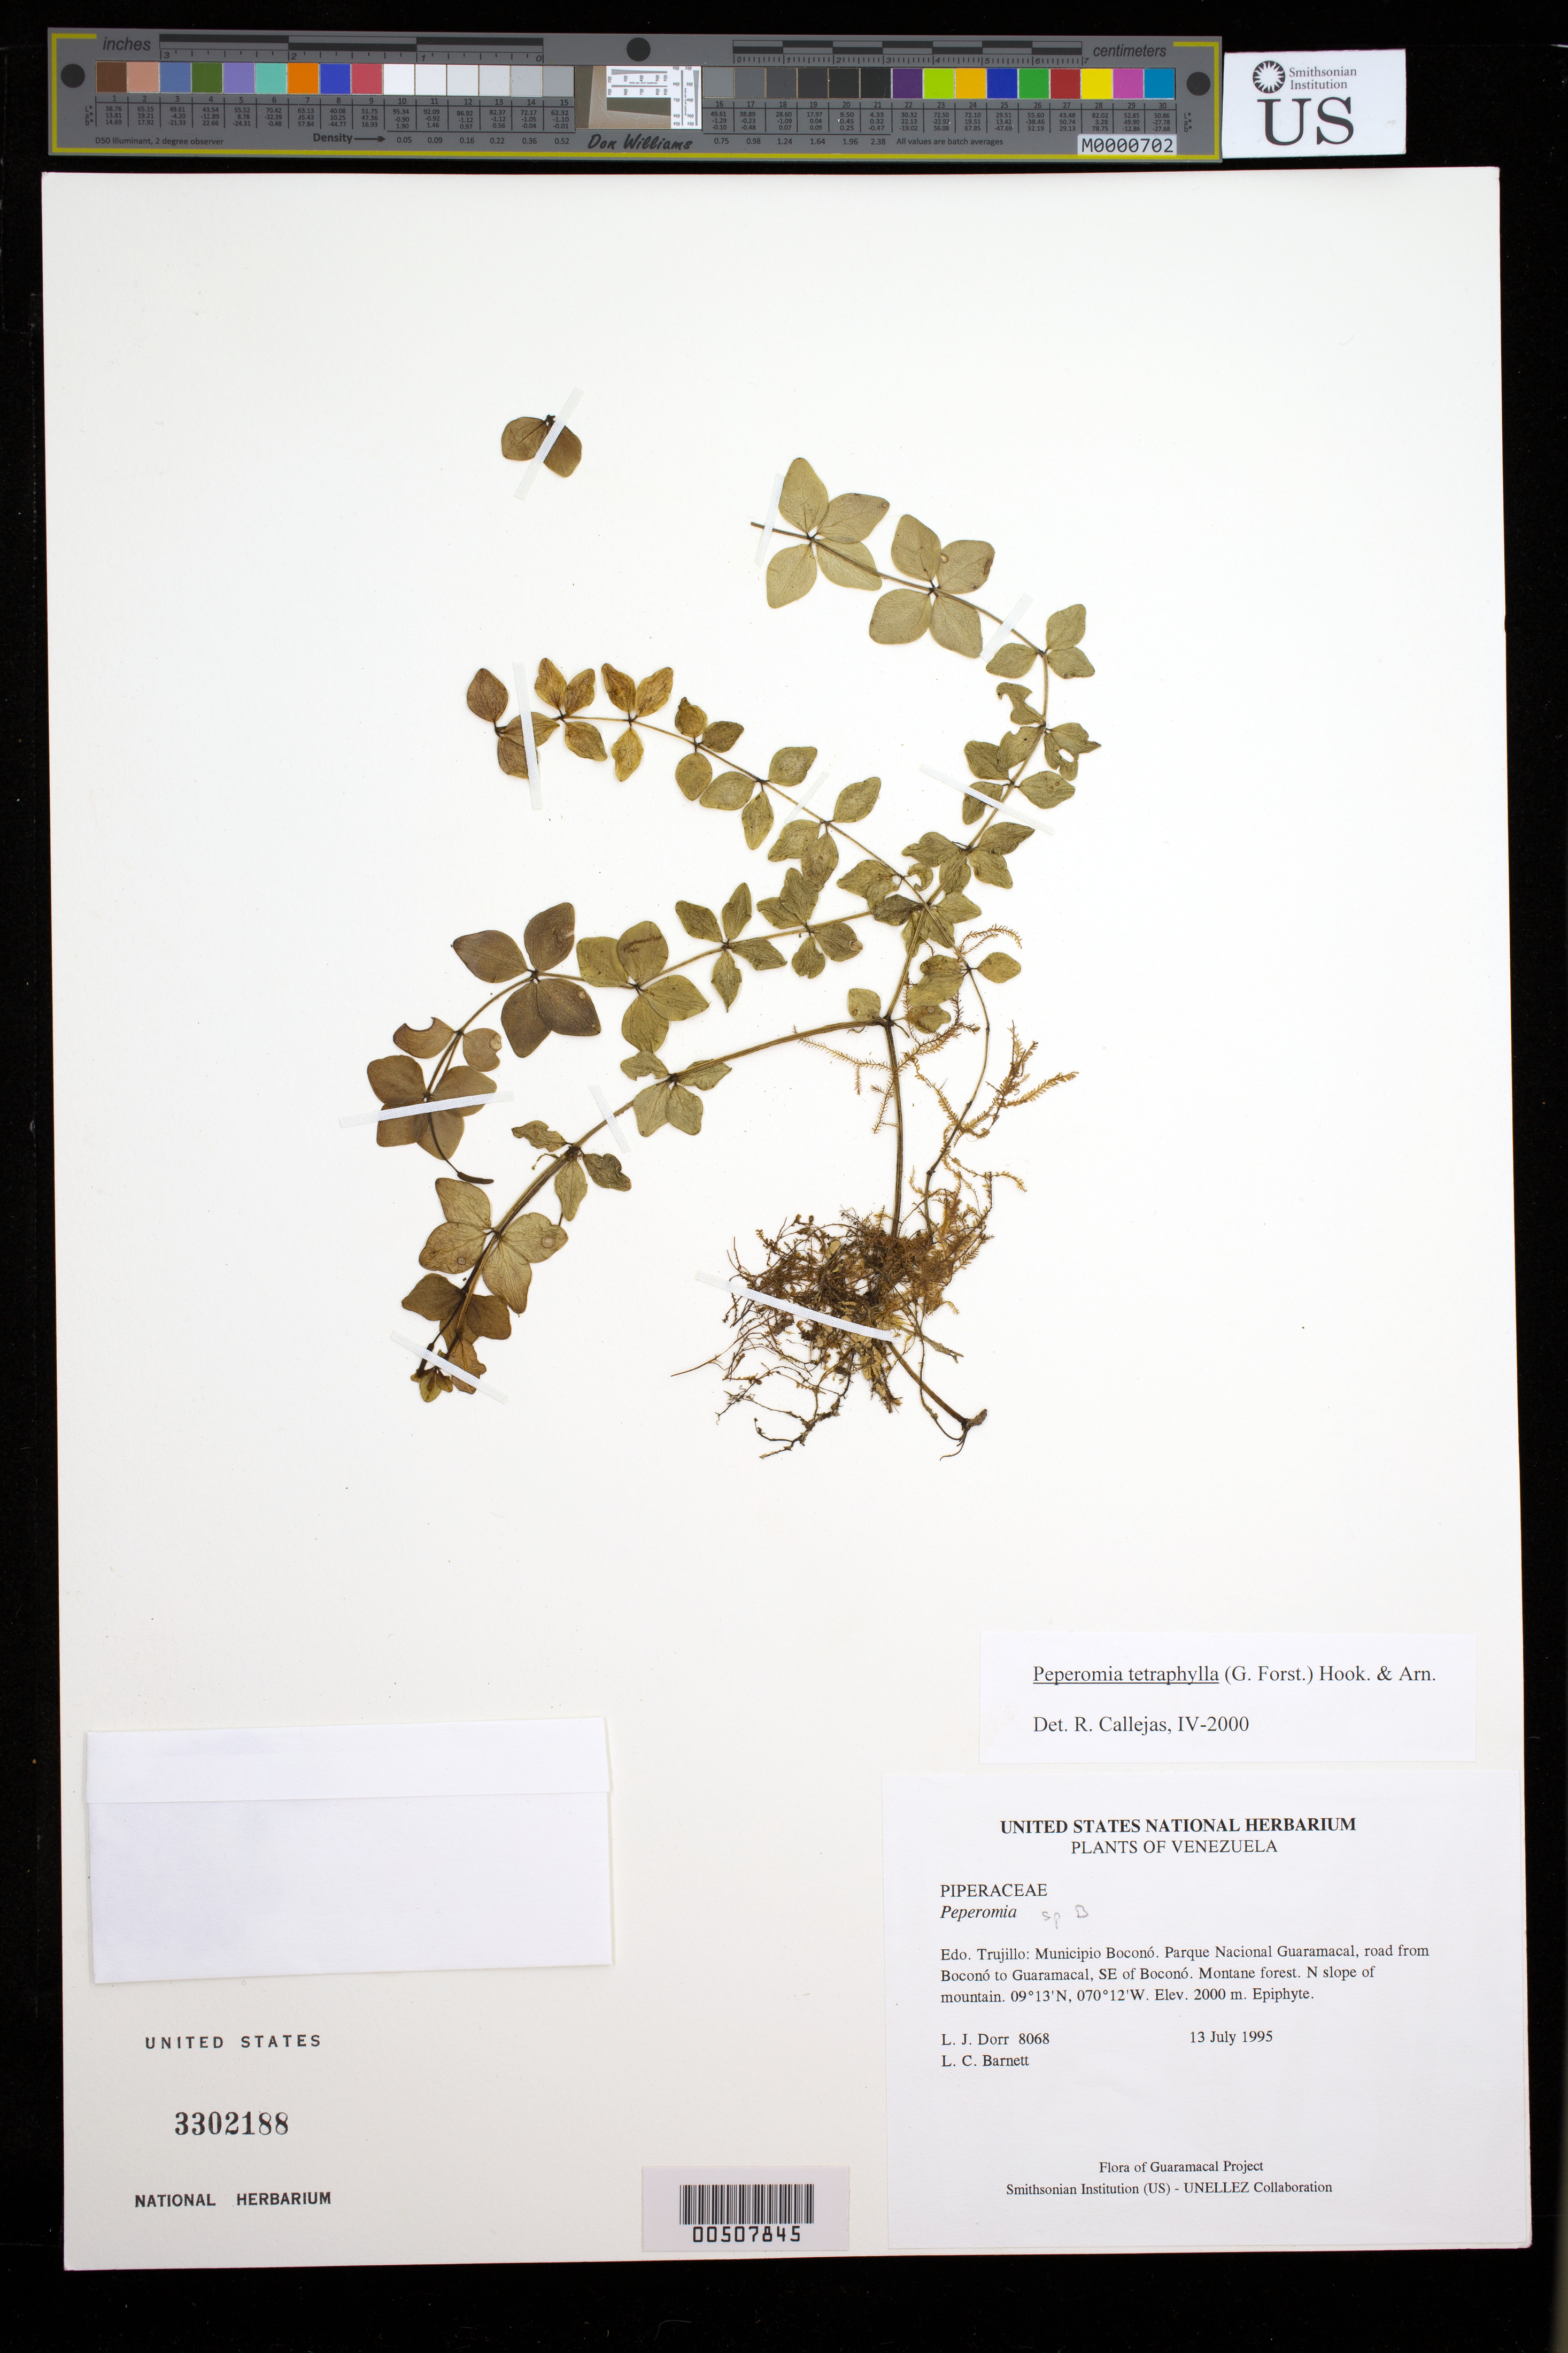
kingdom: Plantae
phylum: Tracheophyta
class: Magnoliopsida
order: Piperales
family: Piperaceae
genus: Peperomia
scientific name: Peperomia trichopus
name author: Trel. in J.F. Macbr.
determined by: Callejas, Ricardo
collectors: L. J. Dorr & L. C. Barnett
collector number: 8068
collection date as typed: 13 Jul 1995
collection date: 1995-07-13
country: Venezuela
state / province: Trujillo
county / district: Boconó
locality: Parque Nacional Guaramacal, road from Boconó to Guaramacal, SE of Boconó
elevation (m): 2000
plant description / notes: PORT, US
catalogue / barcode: US 3302188